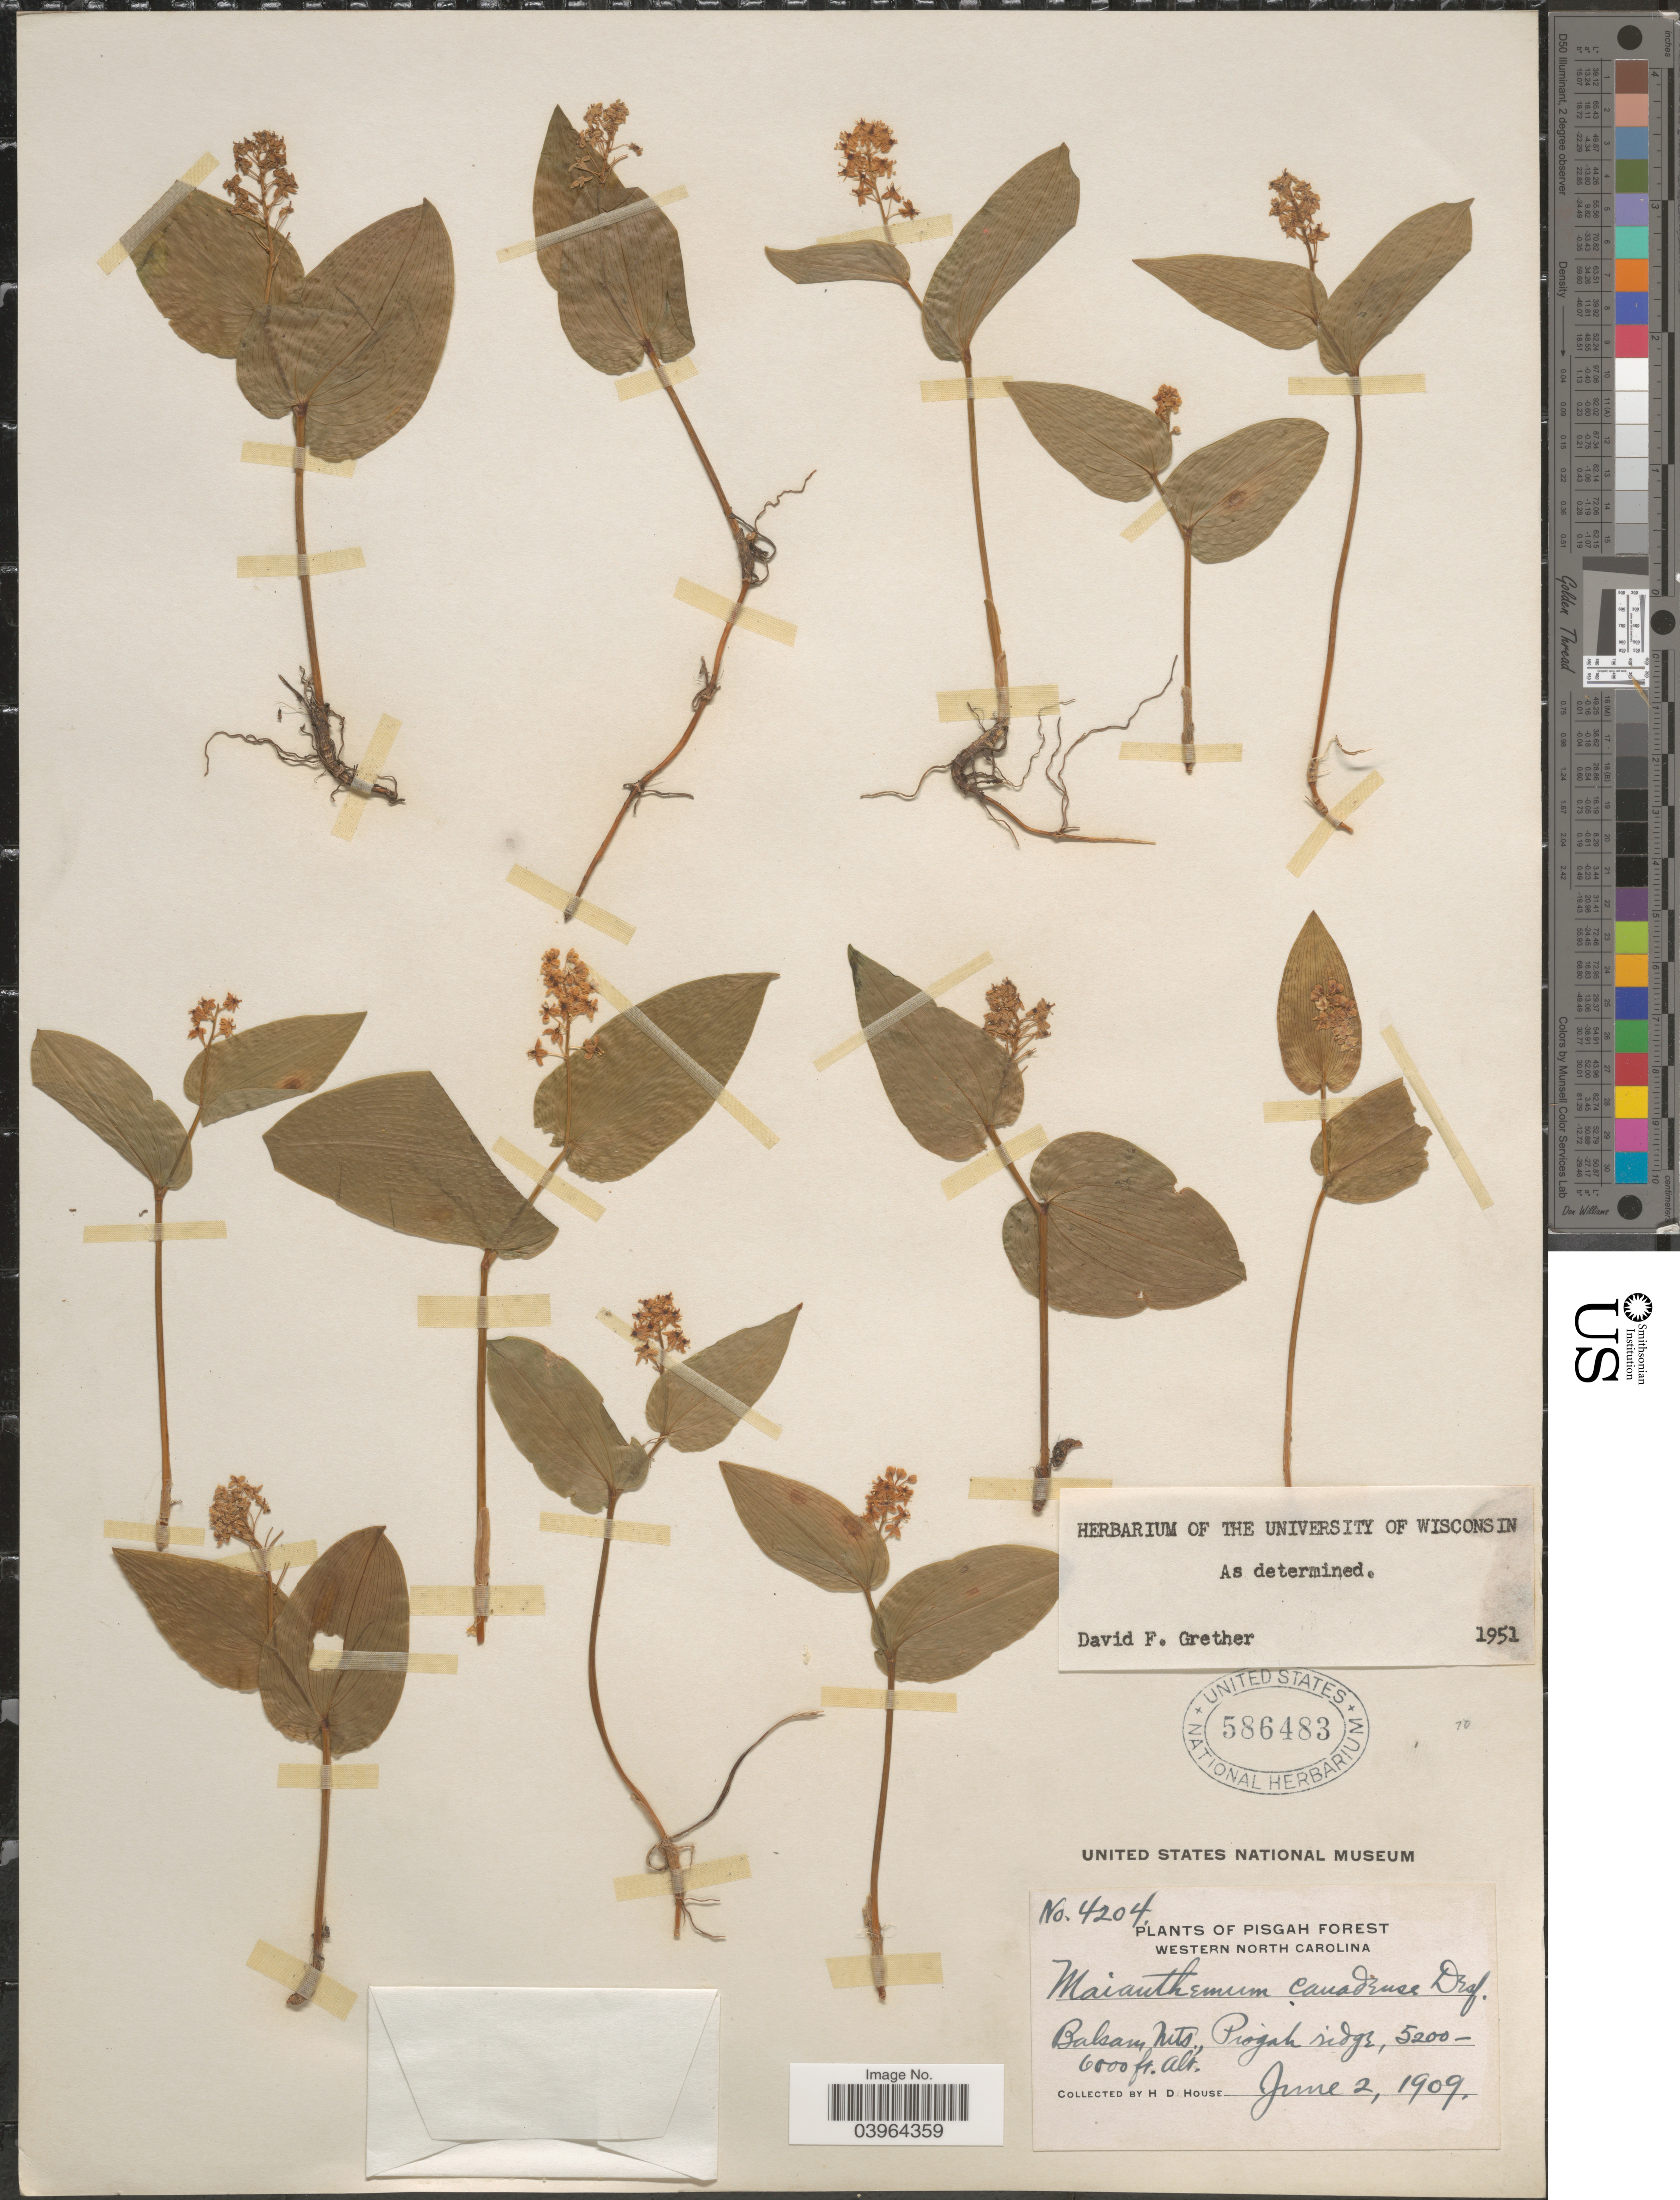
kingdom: Plantae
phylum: Tracheophyta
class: Liliopsida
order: Asparagales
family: Asparagaceae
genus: Maianthemum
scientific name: Maianthemum canadense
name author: Desf.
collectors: H. D. House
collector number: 4204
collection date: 1909-06-02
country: United States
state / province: North Carolina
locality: Pisgah Forest. Western North Carolina. Balsam Mts., Pisgah ridge.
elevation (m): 1585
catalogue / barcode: US 586483